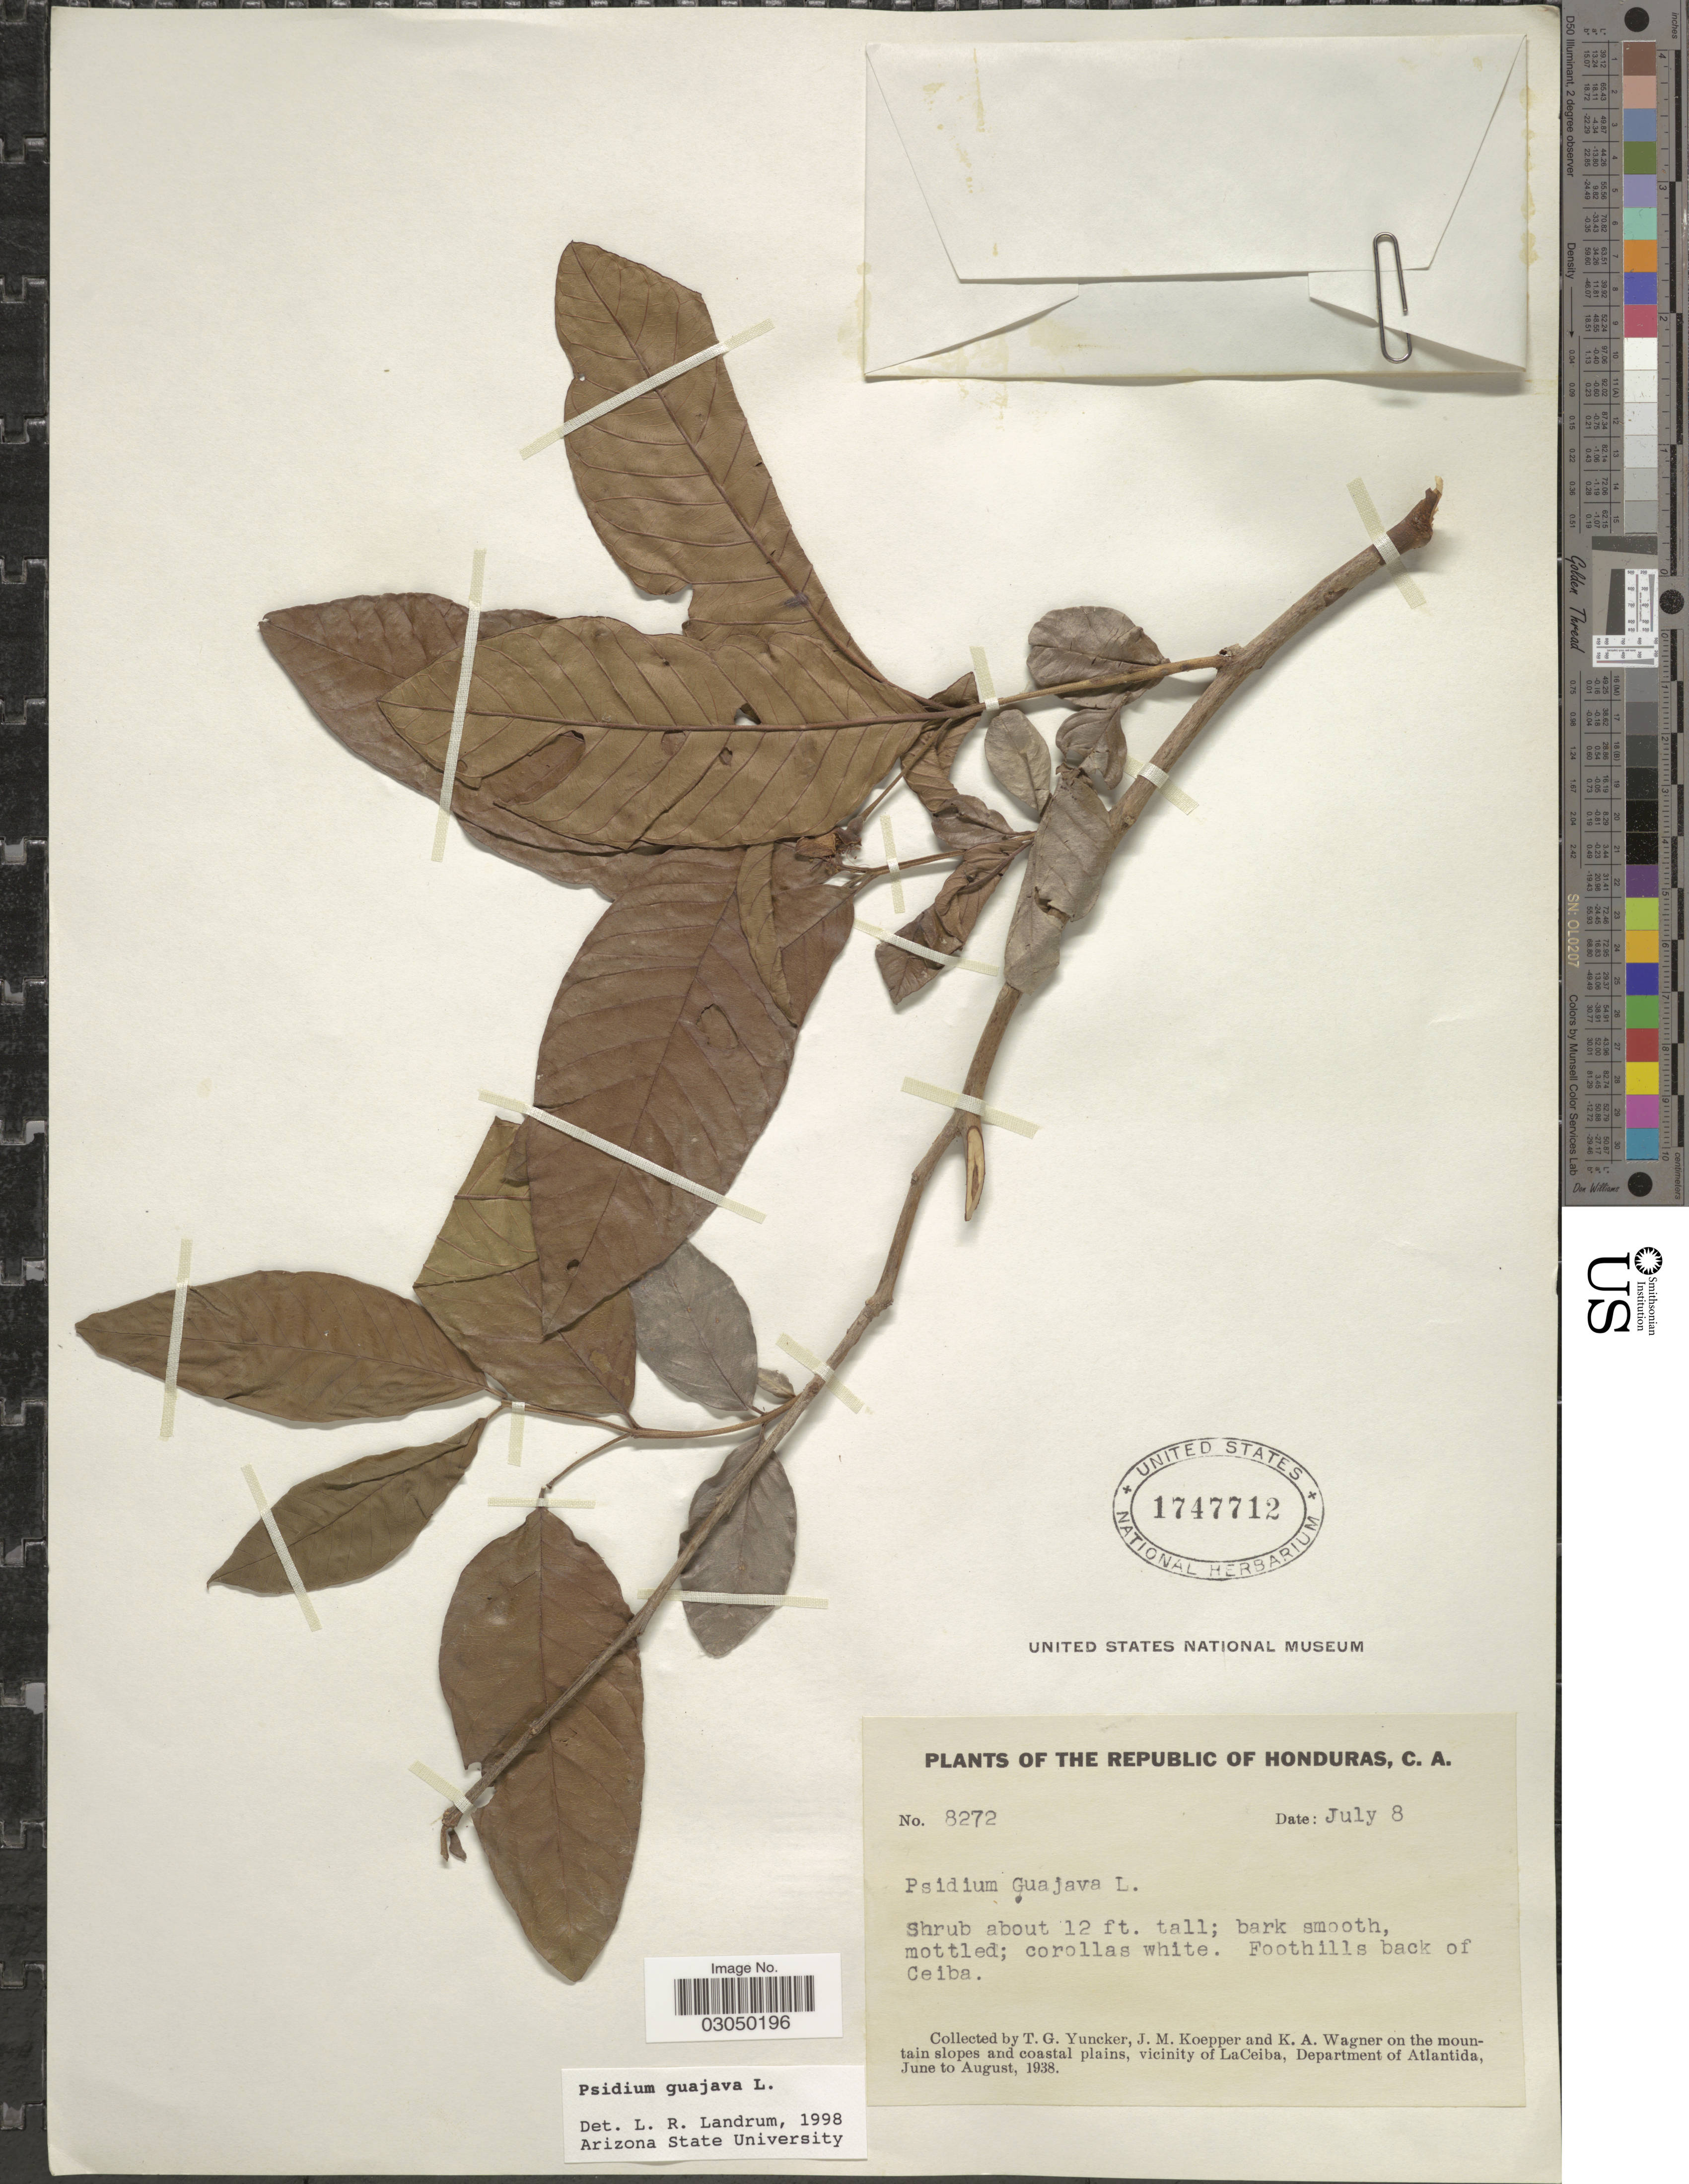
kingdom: Plantae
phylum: Tracheophyta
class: Magnoliopsida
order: Myrtales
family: Myrtaceae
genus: Psidium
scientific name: Psidium guajava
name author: L.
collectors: T. G. Yuncker, J. M. Koepper & K. A. Wagner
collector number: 8272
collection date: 1938-07-08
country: Honduras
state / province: Atlántida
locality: Foothills back of Ceiba. On the mountain slopes and coastal plains, vicinity of LaCeiba, Department of Atlantida.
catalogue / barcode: US 1747712